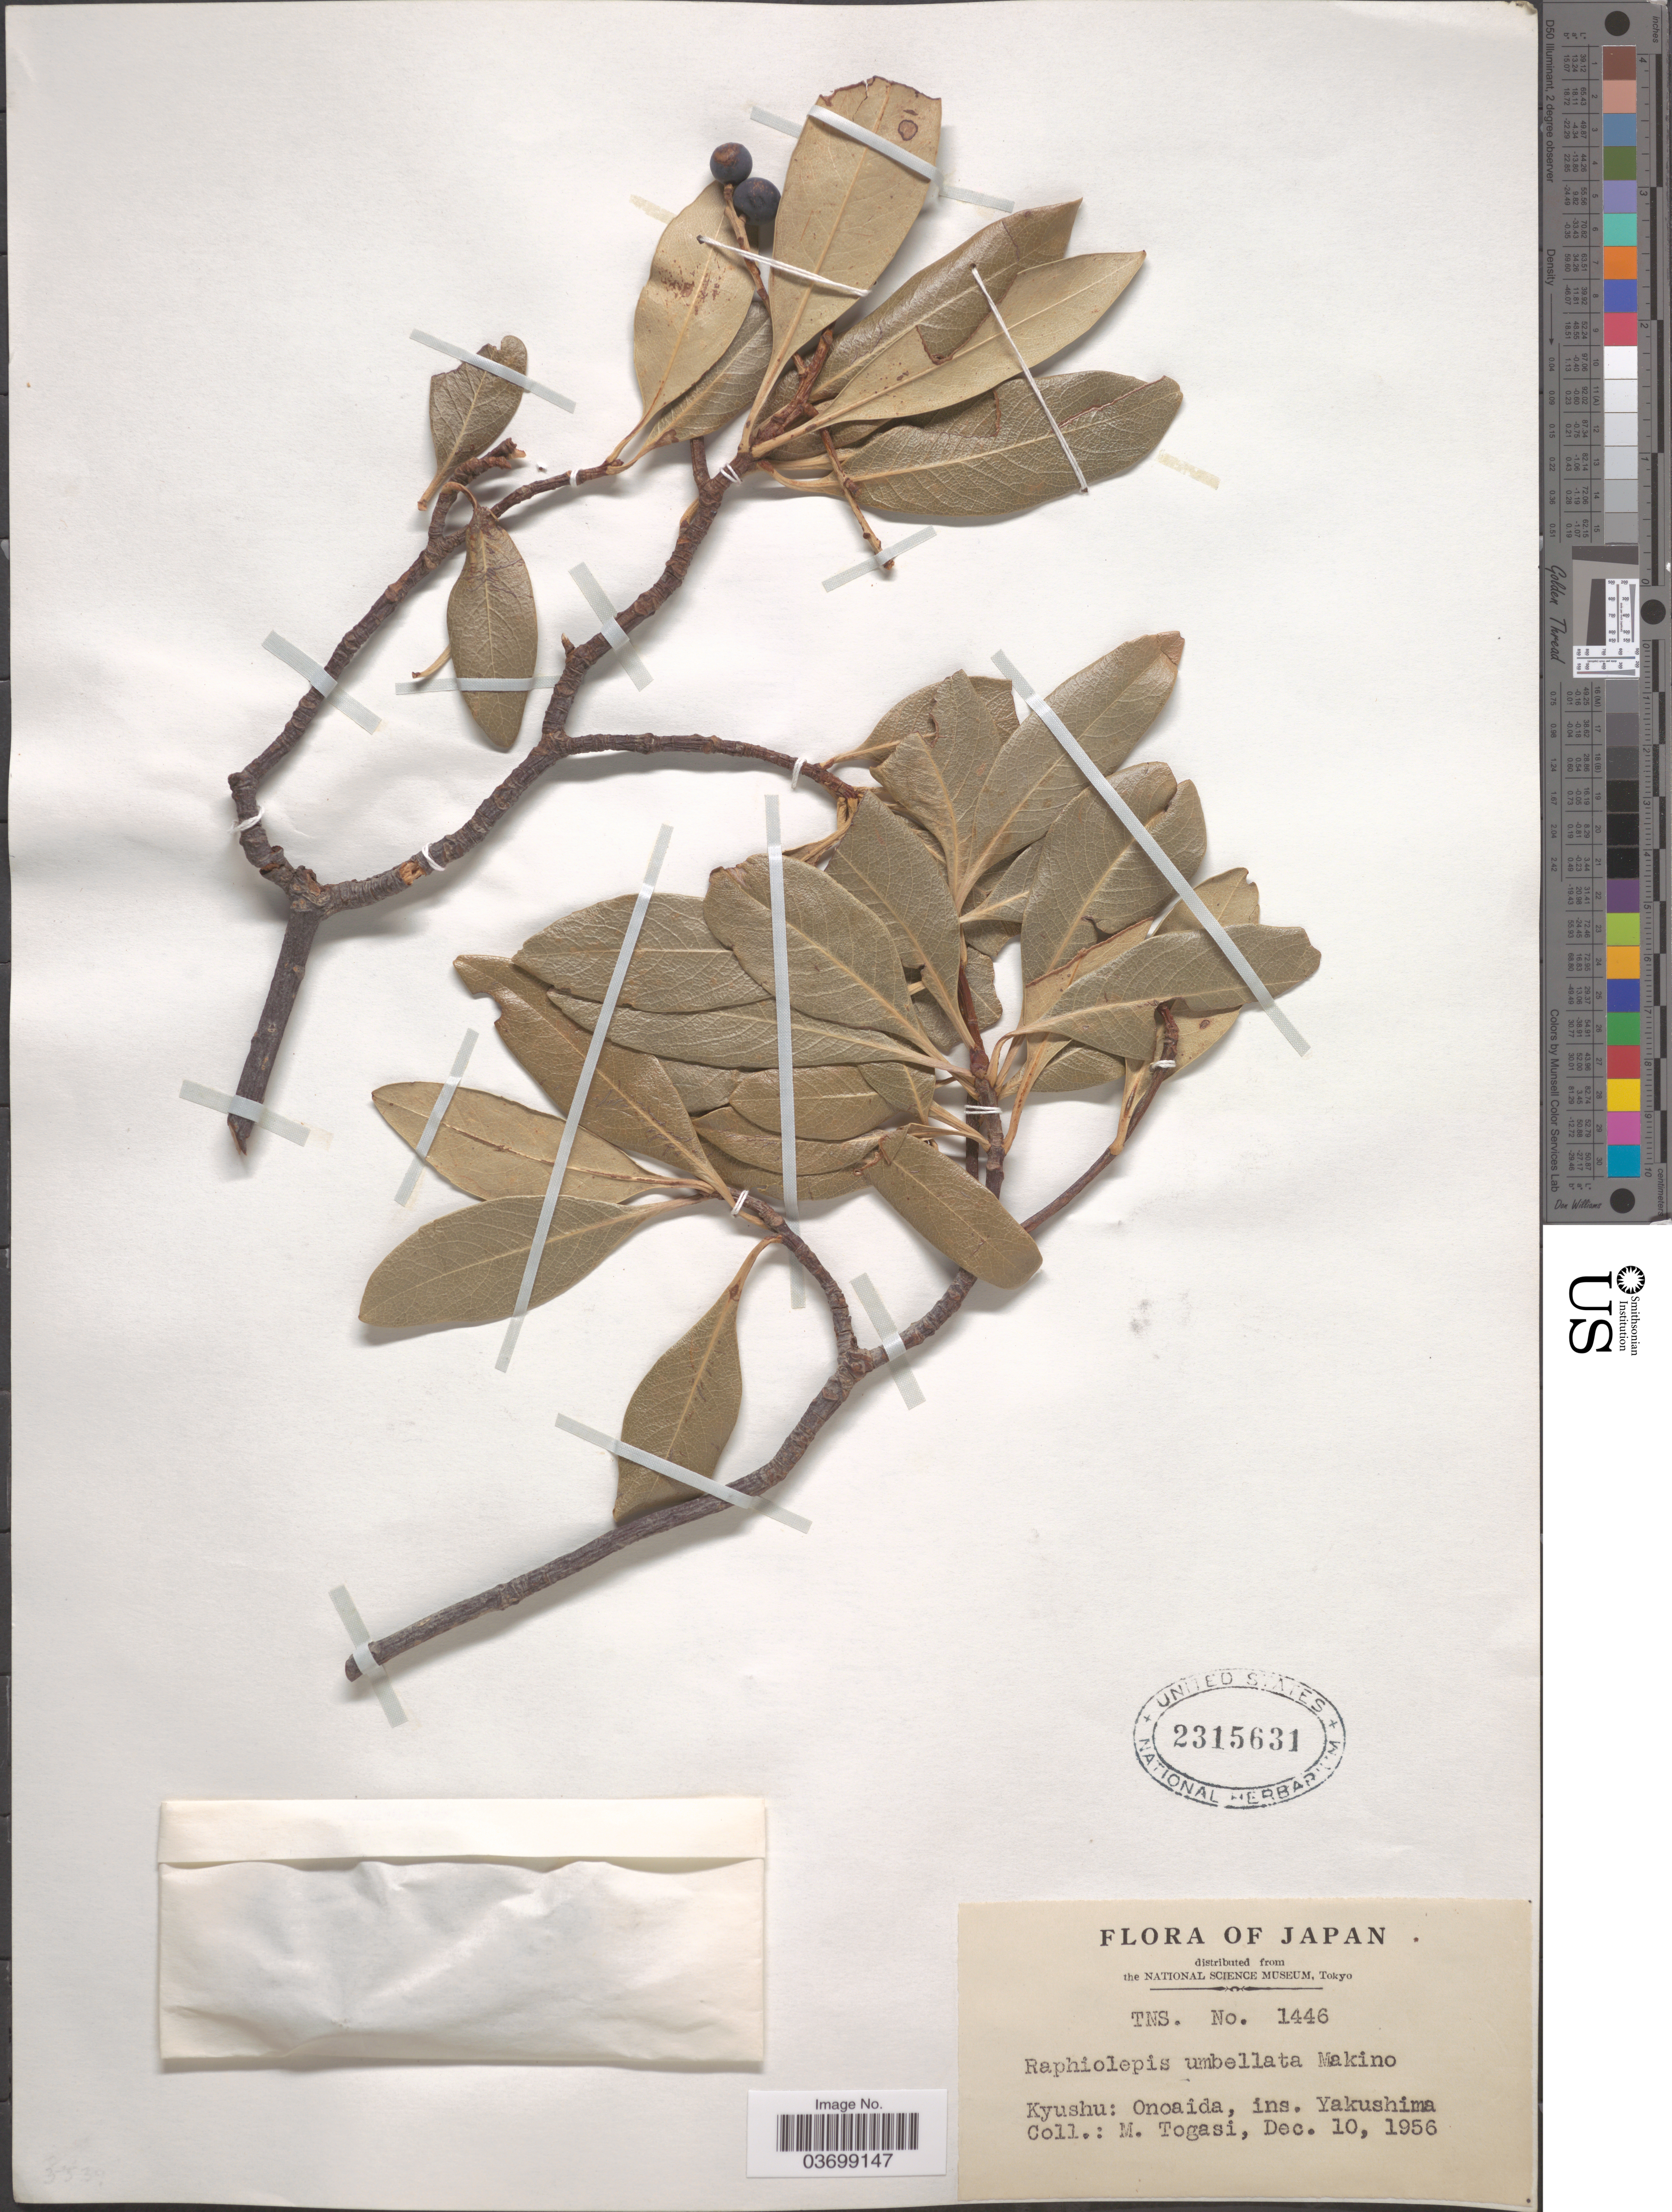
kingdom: Plantae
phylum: Tracheophyta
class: Magnoliopsida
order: Rosales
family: Rosaceae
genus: Rhaphiolepis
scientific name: Rhaphiolepis umbellata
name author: (Thunb.) Makino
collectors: M. Togasi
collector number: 1446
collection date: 1956-12-10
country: Japan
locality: Kyushu: Onaida, ins. Yakushima.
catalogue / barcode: US 2315631